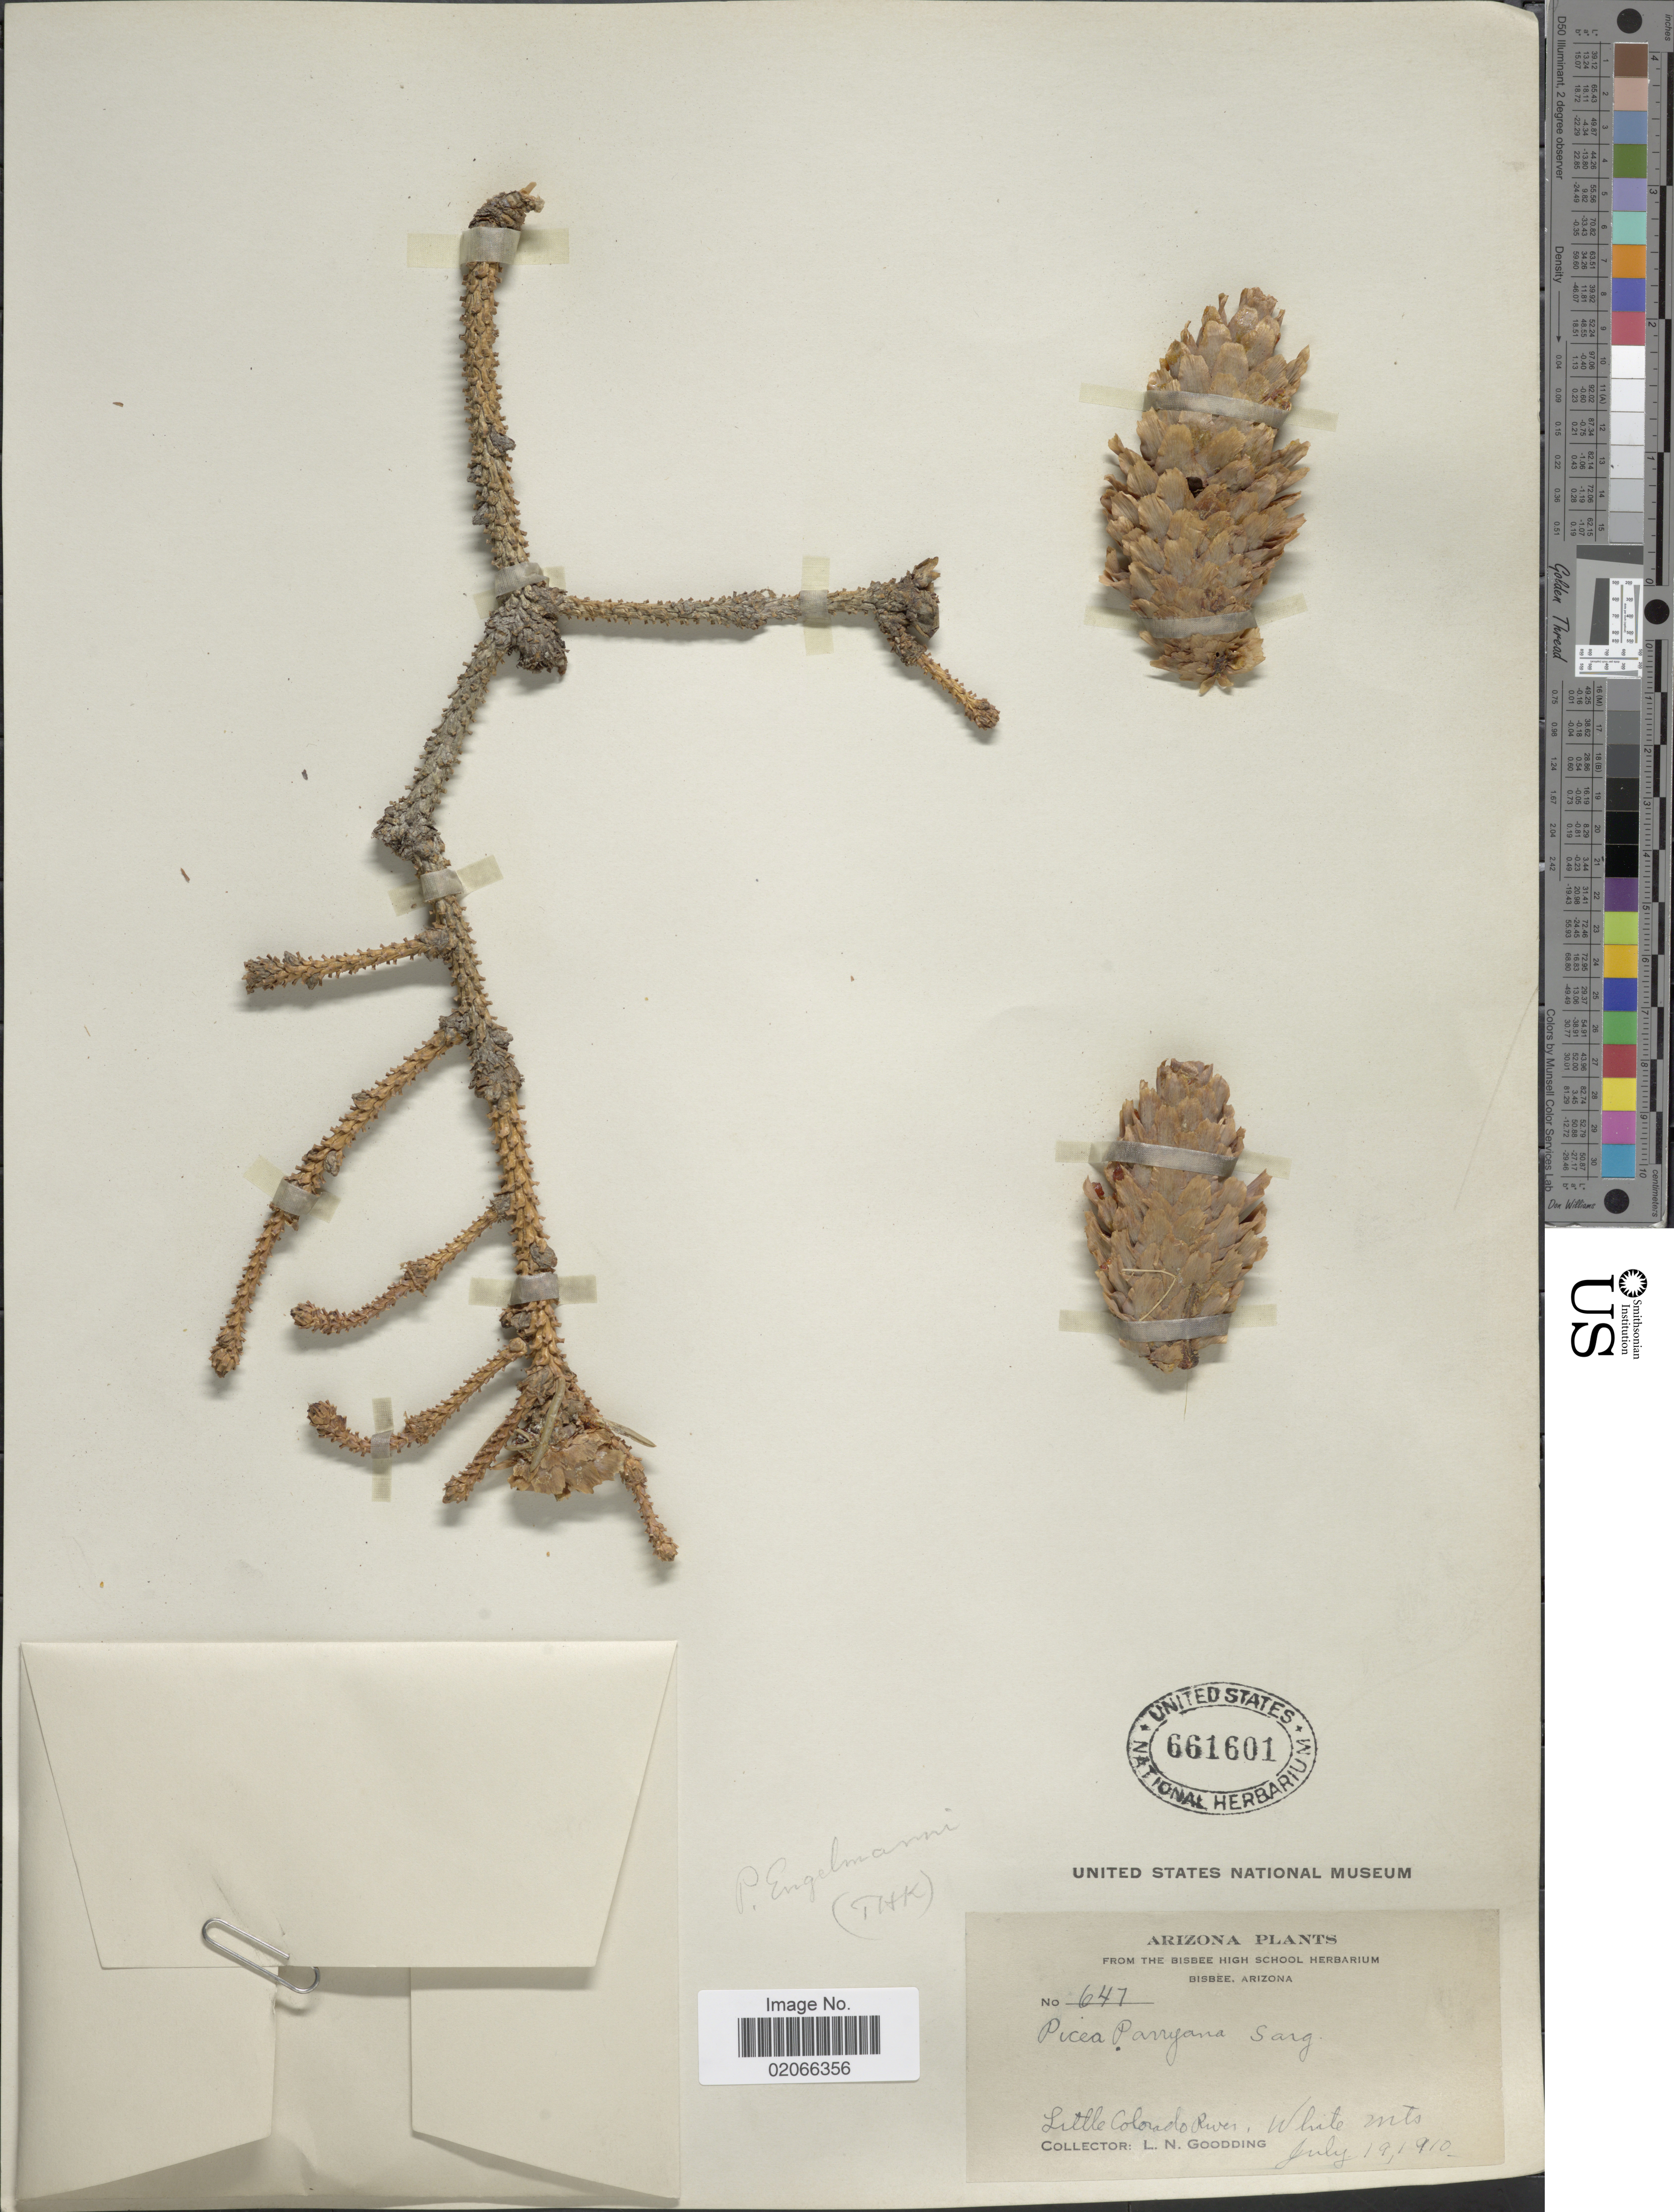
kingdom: Plantae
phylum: Tracheophyta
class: Pinopsida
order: Pinales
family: Pinaceae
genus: Picea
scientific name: Picea engelmannii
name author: Parry ex Engelm.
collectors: L. N. Goodding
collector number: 647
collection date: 1910-07-19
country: United States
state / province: Arizona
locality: Little Colorado River, White Mts.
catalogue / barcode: US 661601